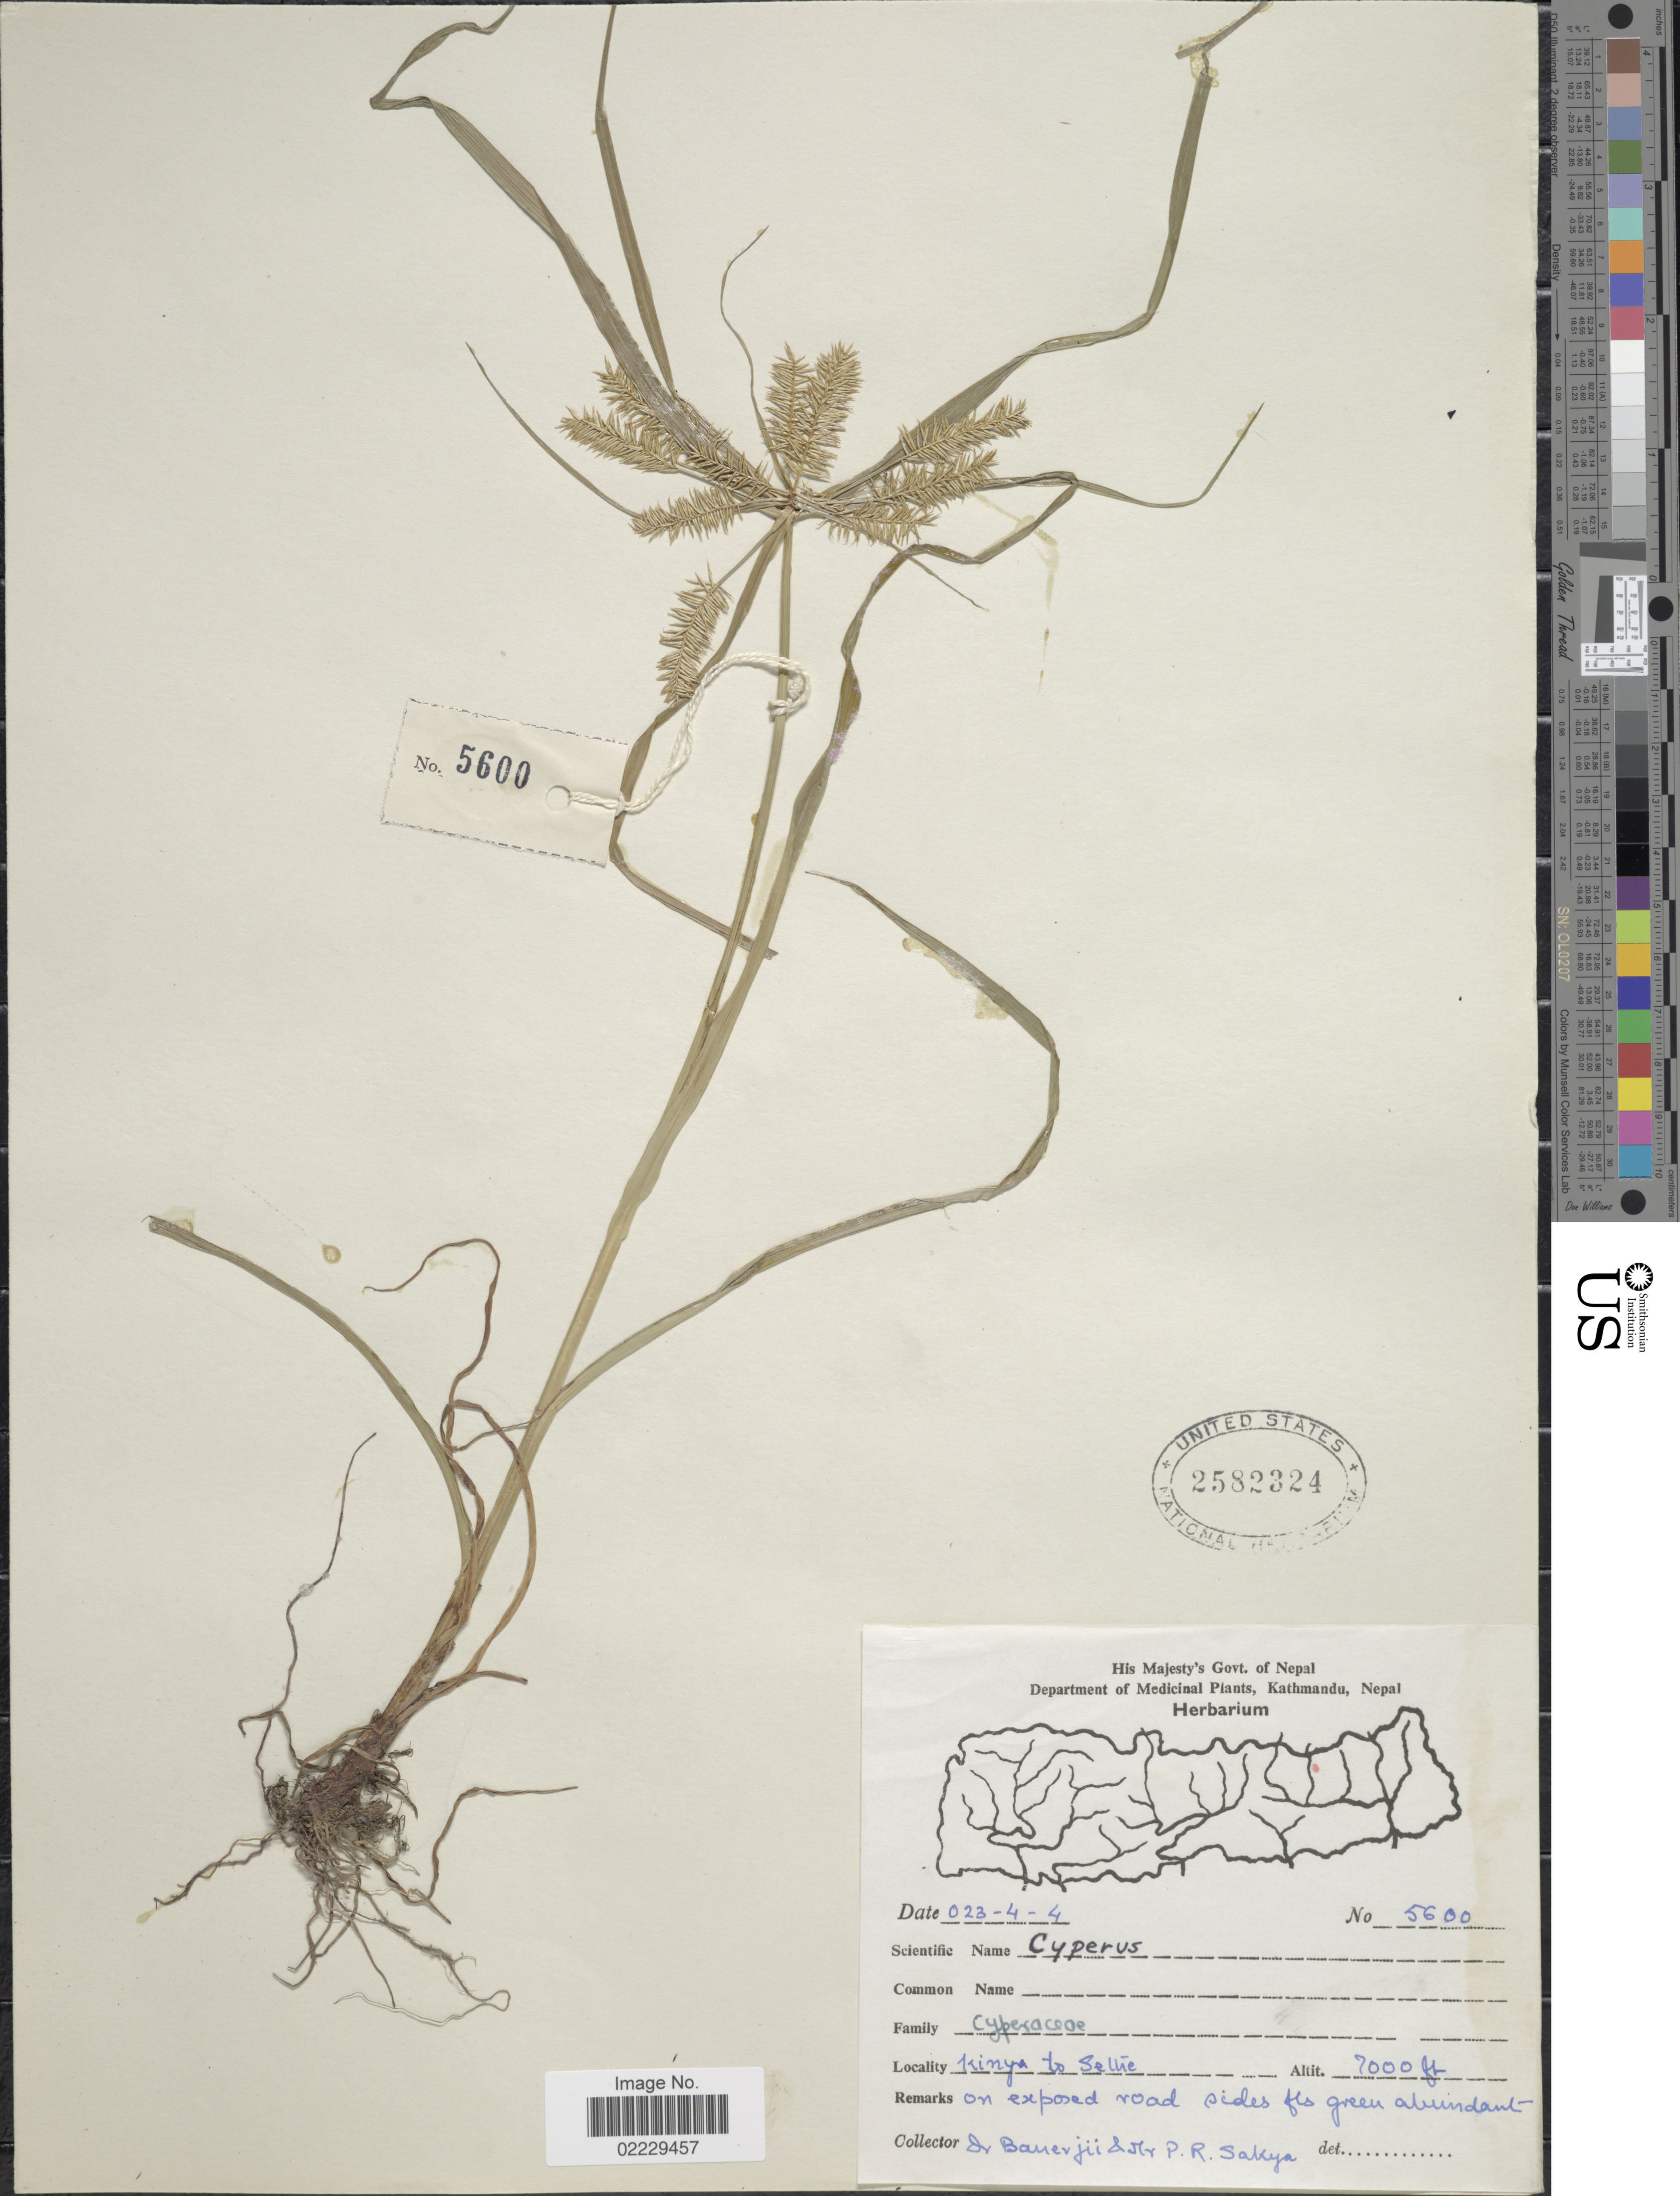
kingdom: Plantae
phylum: Tracheophyta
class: Liliopsida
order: Poales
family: Cyperaceae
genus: Cyperus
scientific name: Cyperus sp.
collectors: -. Banerjee & P. Sakya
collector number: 5600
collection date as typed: Transcribed d/m/y: 4/4/23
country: Nepal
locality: Kinya to Sellie [interpreted]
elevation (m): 2134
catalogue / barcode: US 2582324